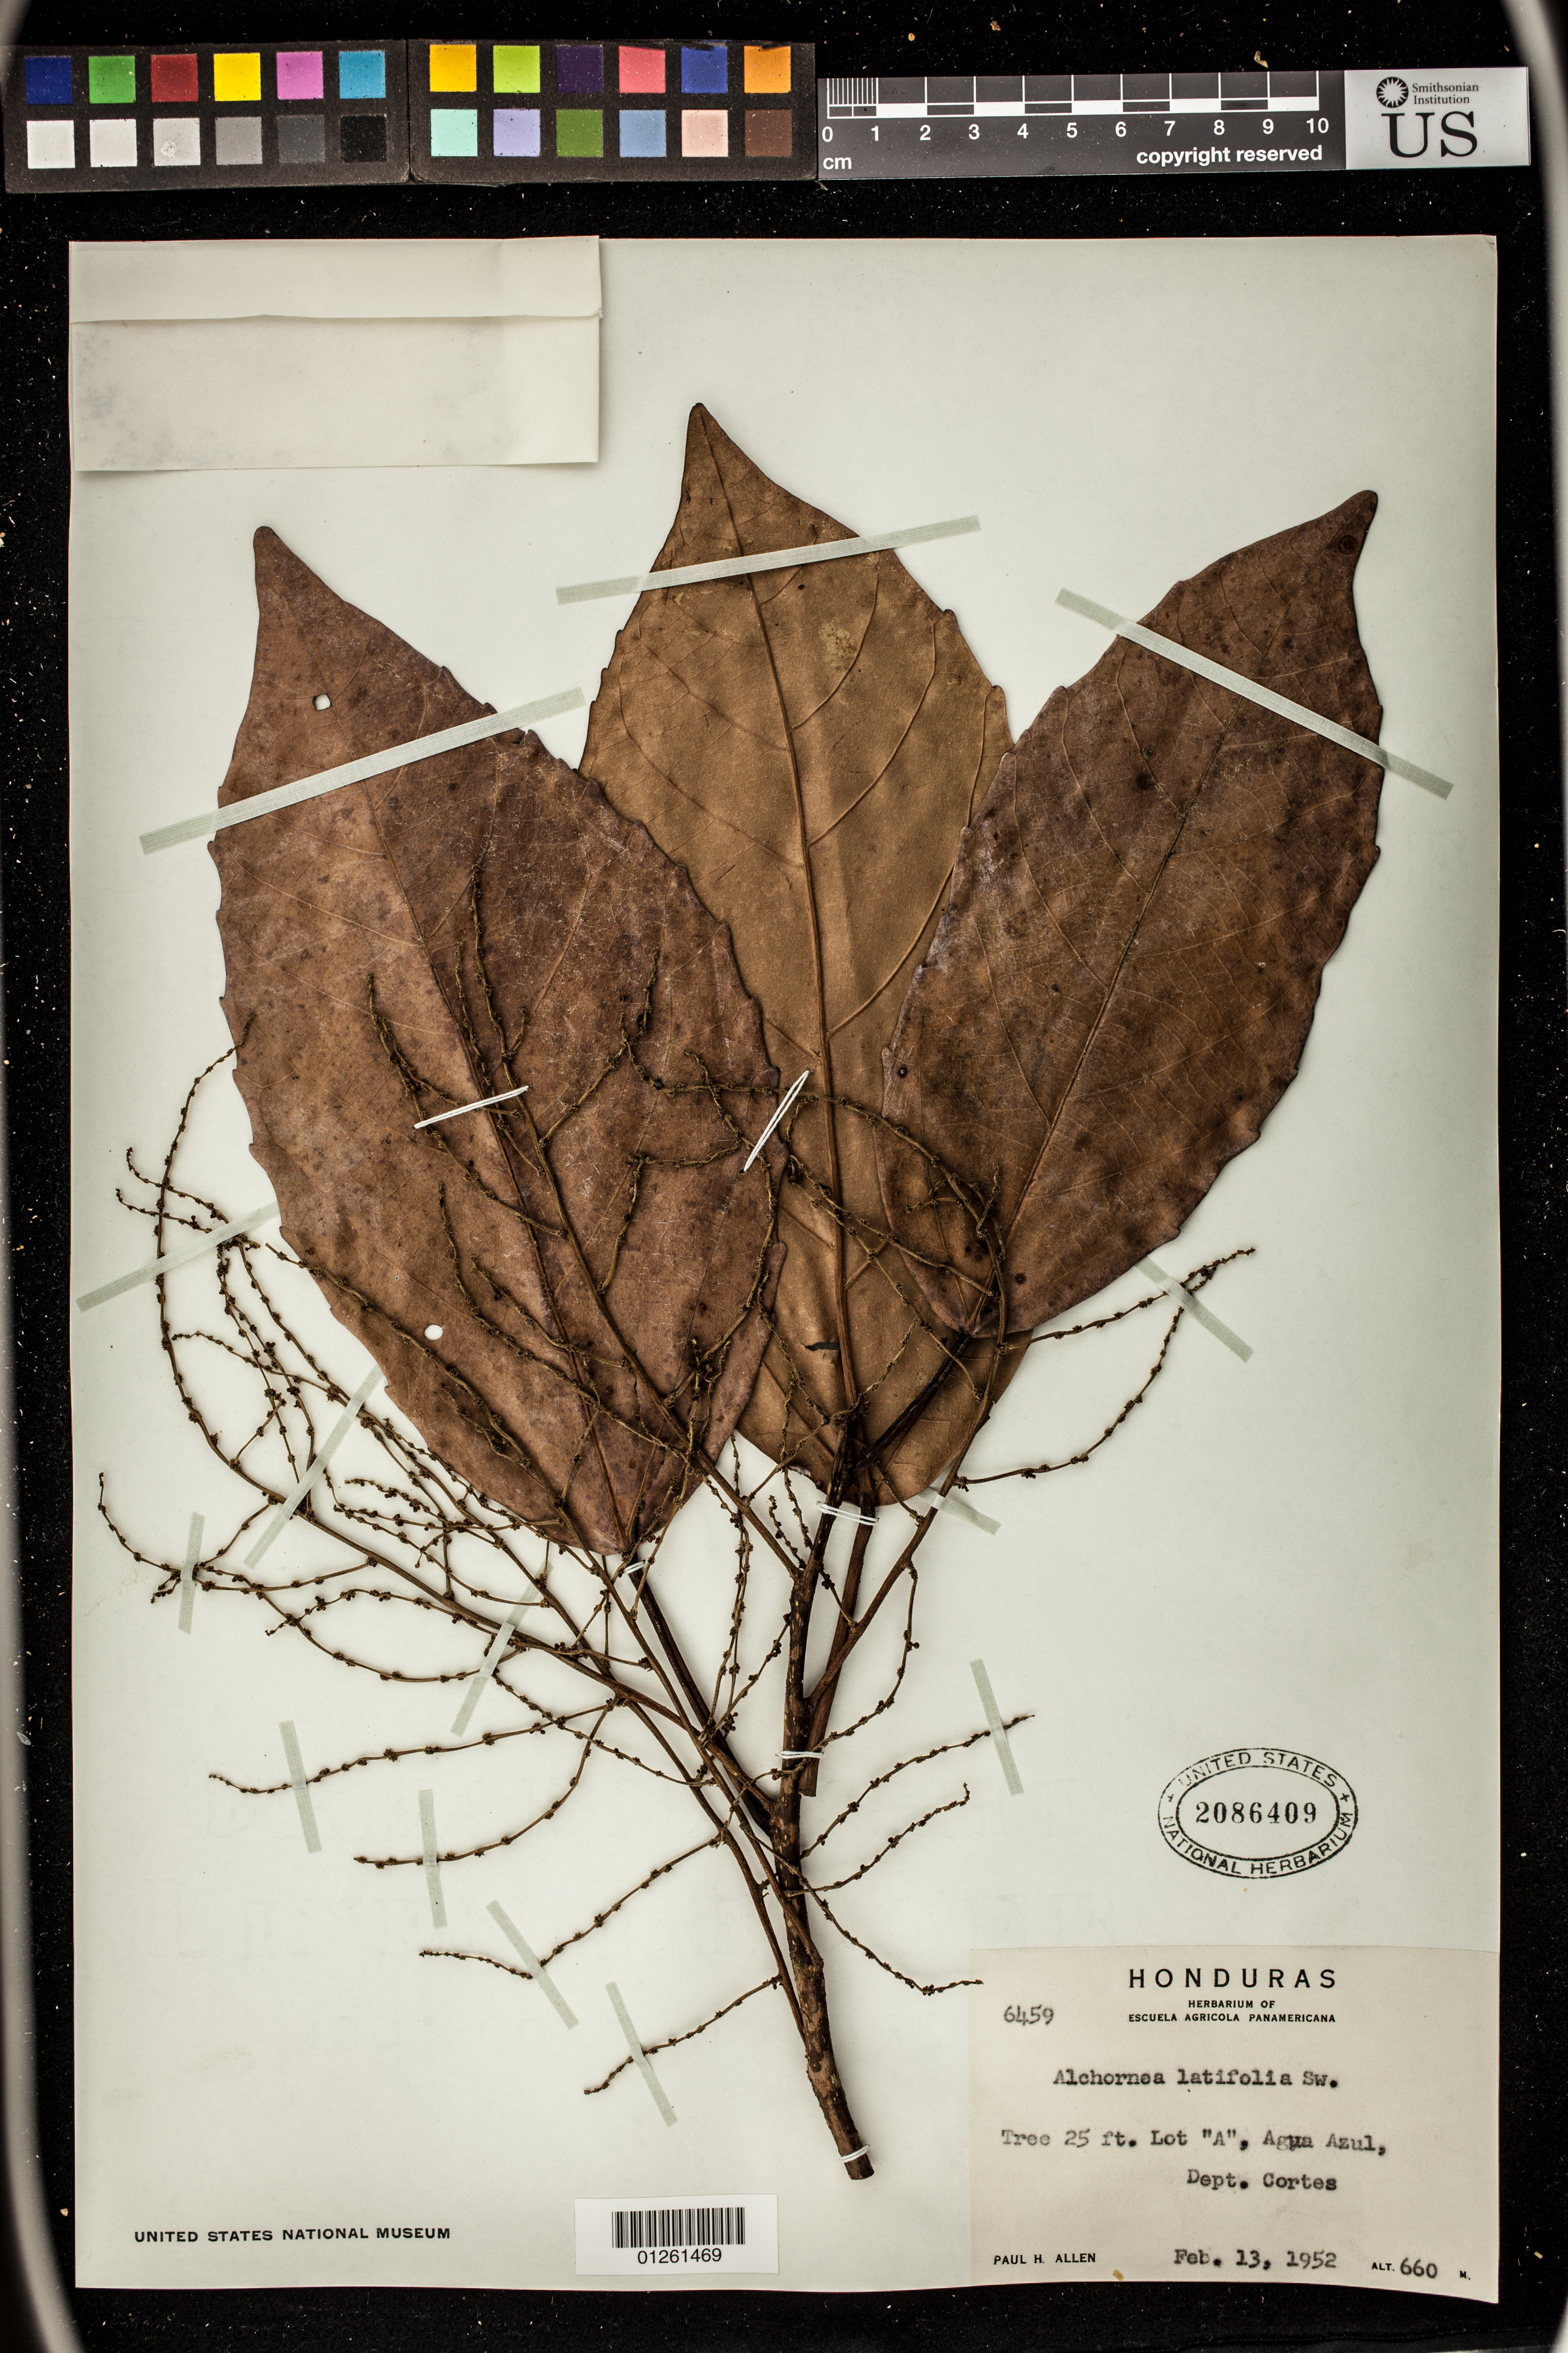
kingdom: Plantae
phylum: Tracheophyta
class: Magnoliopsida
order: Malpighiales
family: Euphorbiaceae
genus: Alchornea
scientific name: Alchornea latifolia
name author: Sw.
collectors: P. H. Allen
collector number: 6459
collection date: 1952-02-13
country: Honduras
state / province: Cortés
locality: Lot "A". Aqua Azul.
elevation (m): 660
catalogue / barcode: US 2086409